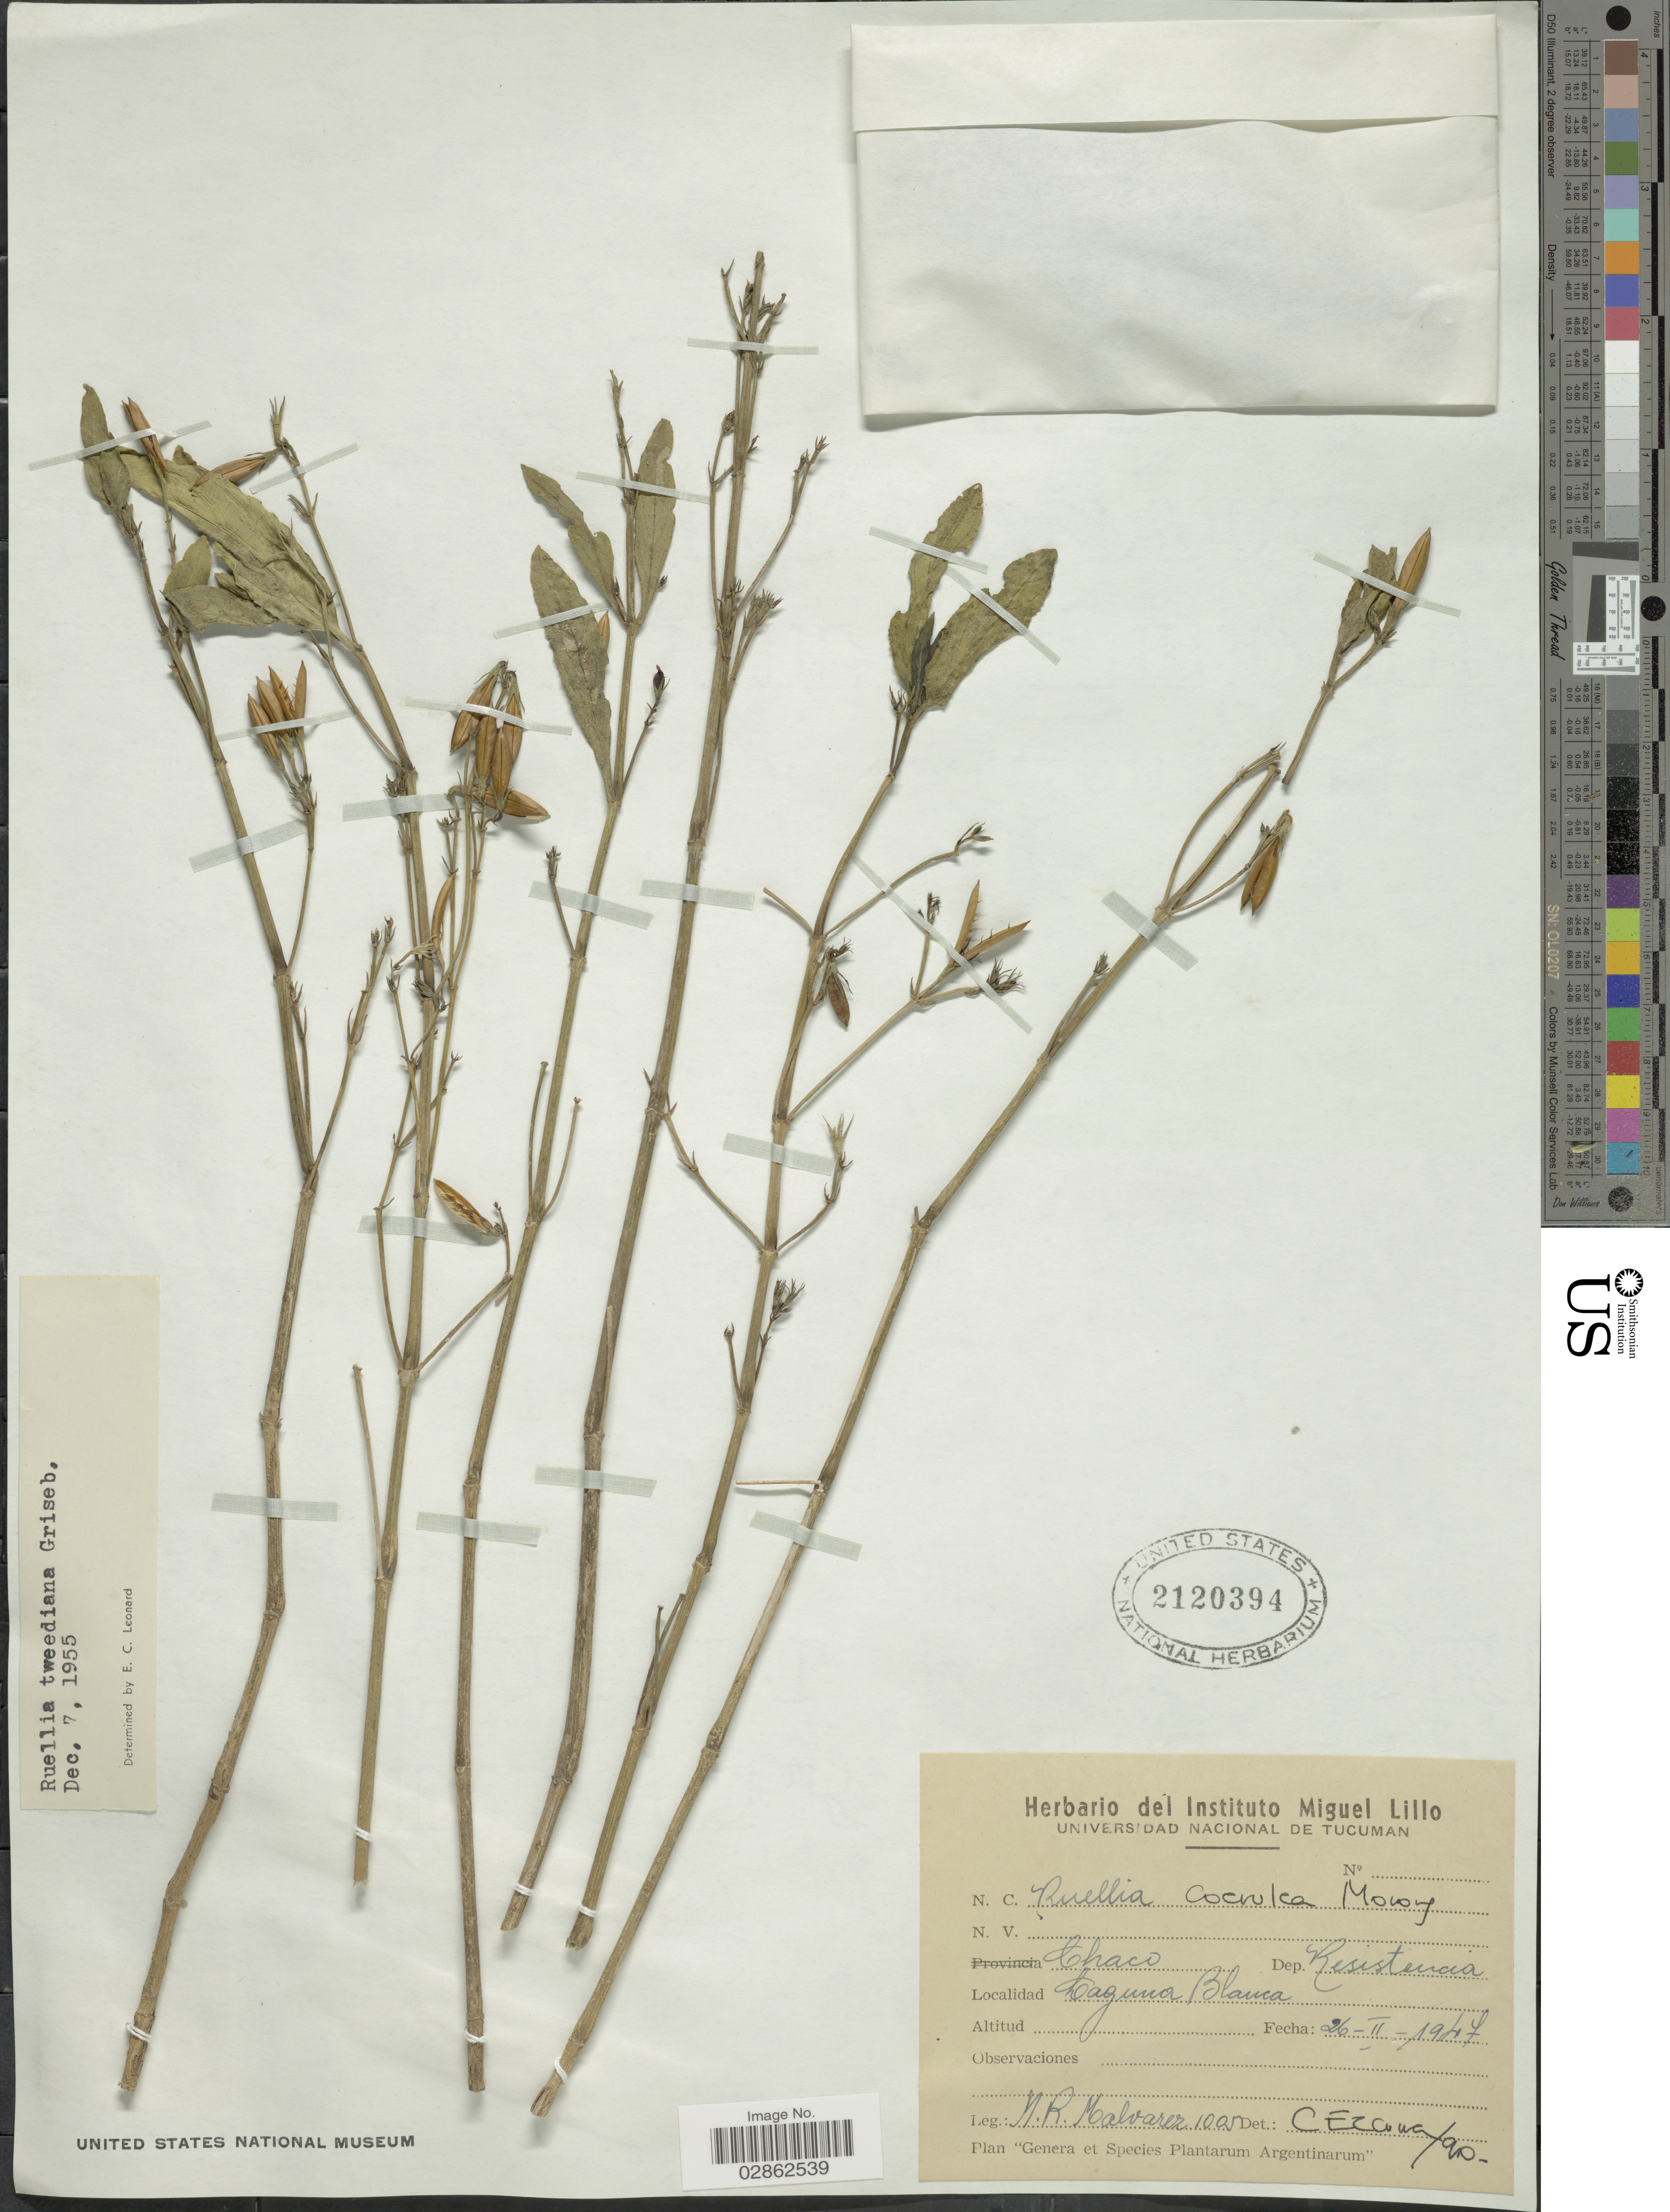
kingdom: Plantae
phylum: Tracheophyta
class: Magnoliopsida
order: Lamiales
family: Acanthaceae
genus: Ruellia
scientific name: Ruellia coerulea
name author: Morong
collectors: M. Malvárez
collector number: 1005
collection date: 1947-02-26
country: Argentina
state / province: Chaco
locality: Dep. Resistencia. Laguna Blanca.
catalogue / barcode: US 2120394